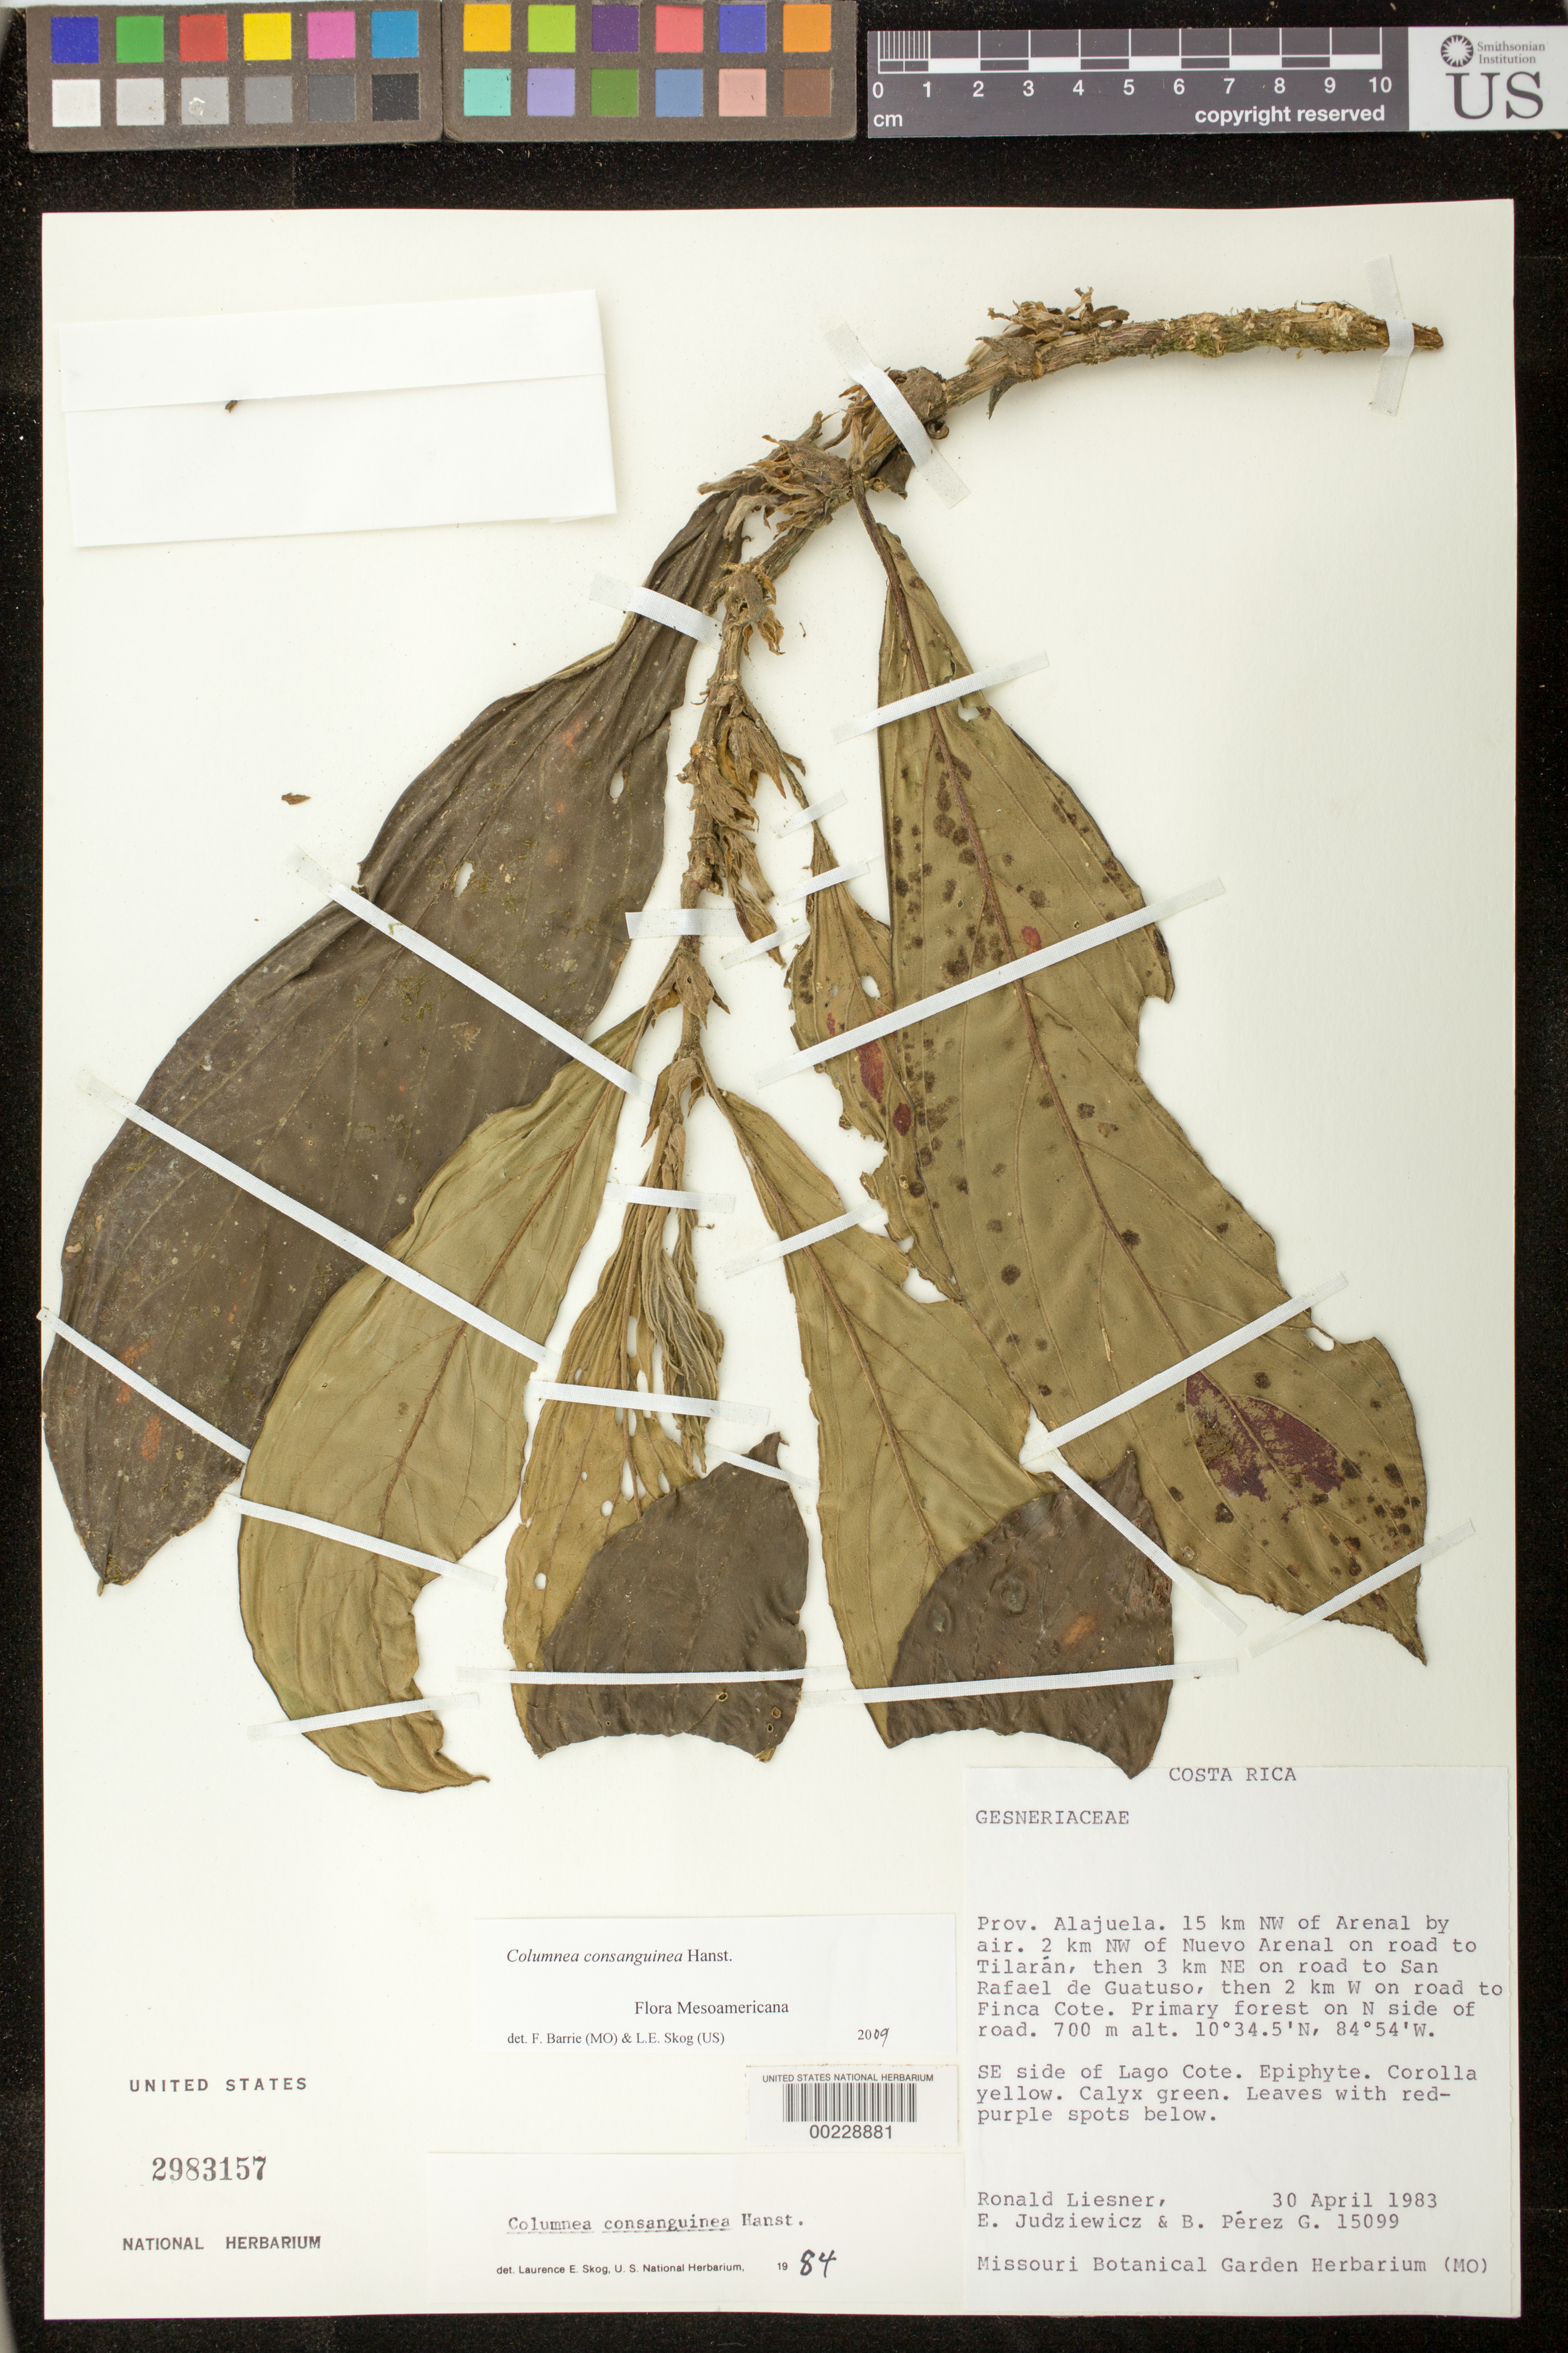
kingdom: Plantae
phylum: Tracheophyta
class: Magnoliopsida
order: Lamiales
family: Gesneriaceae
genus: Columnea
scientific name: Columnea consanguinea Hanst. var. consanguinea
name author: (Hanst.) Hanst.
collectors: R. L. Liesner, E. J. Judziewicz & B. Perez G.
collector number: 15099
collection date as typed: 30 Apr 1983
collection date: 1983-04-30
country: Costa Rica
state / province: Alajuela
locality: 15 km NW of Arenal by air, 2 km NW of Nuevo Arenal on road to Tilaran, then 3 km NE on road to San Rafael de Guastuso, ...SE side of Lago Cote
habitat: Primary forest on N side of road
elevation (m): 700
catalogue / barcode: US 2983157